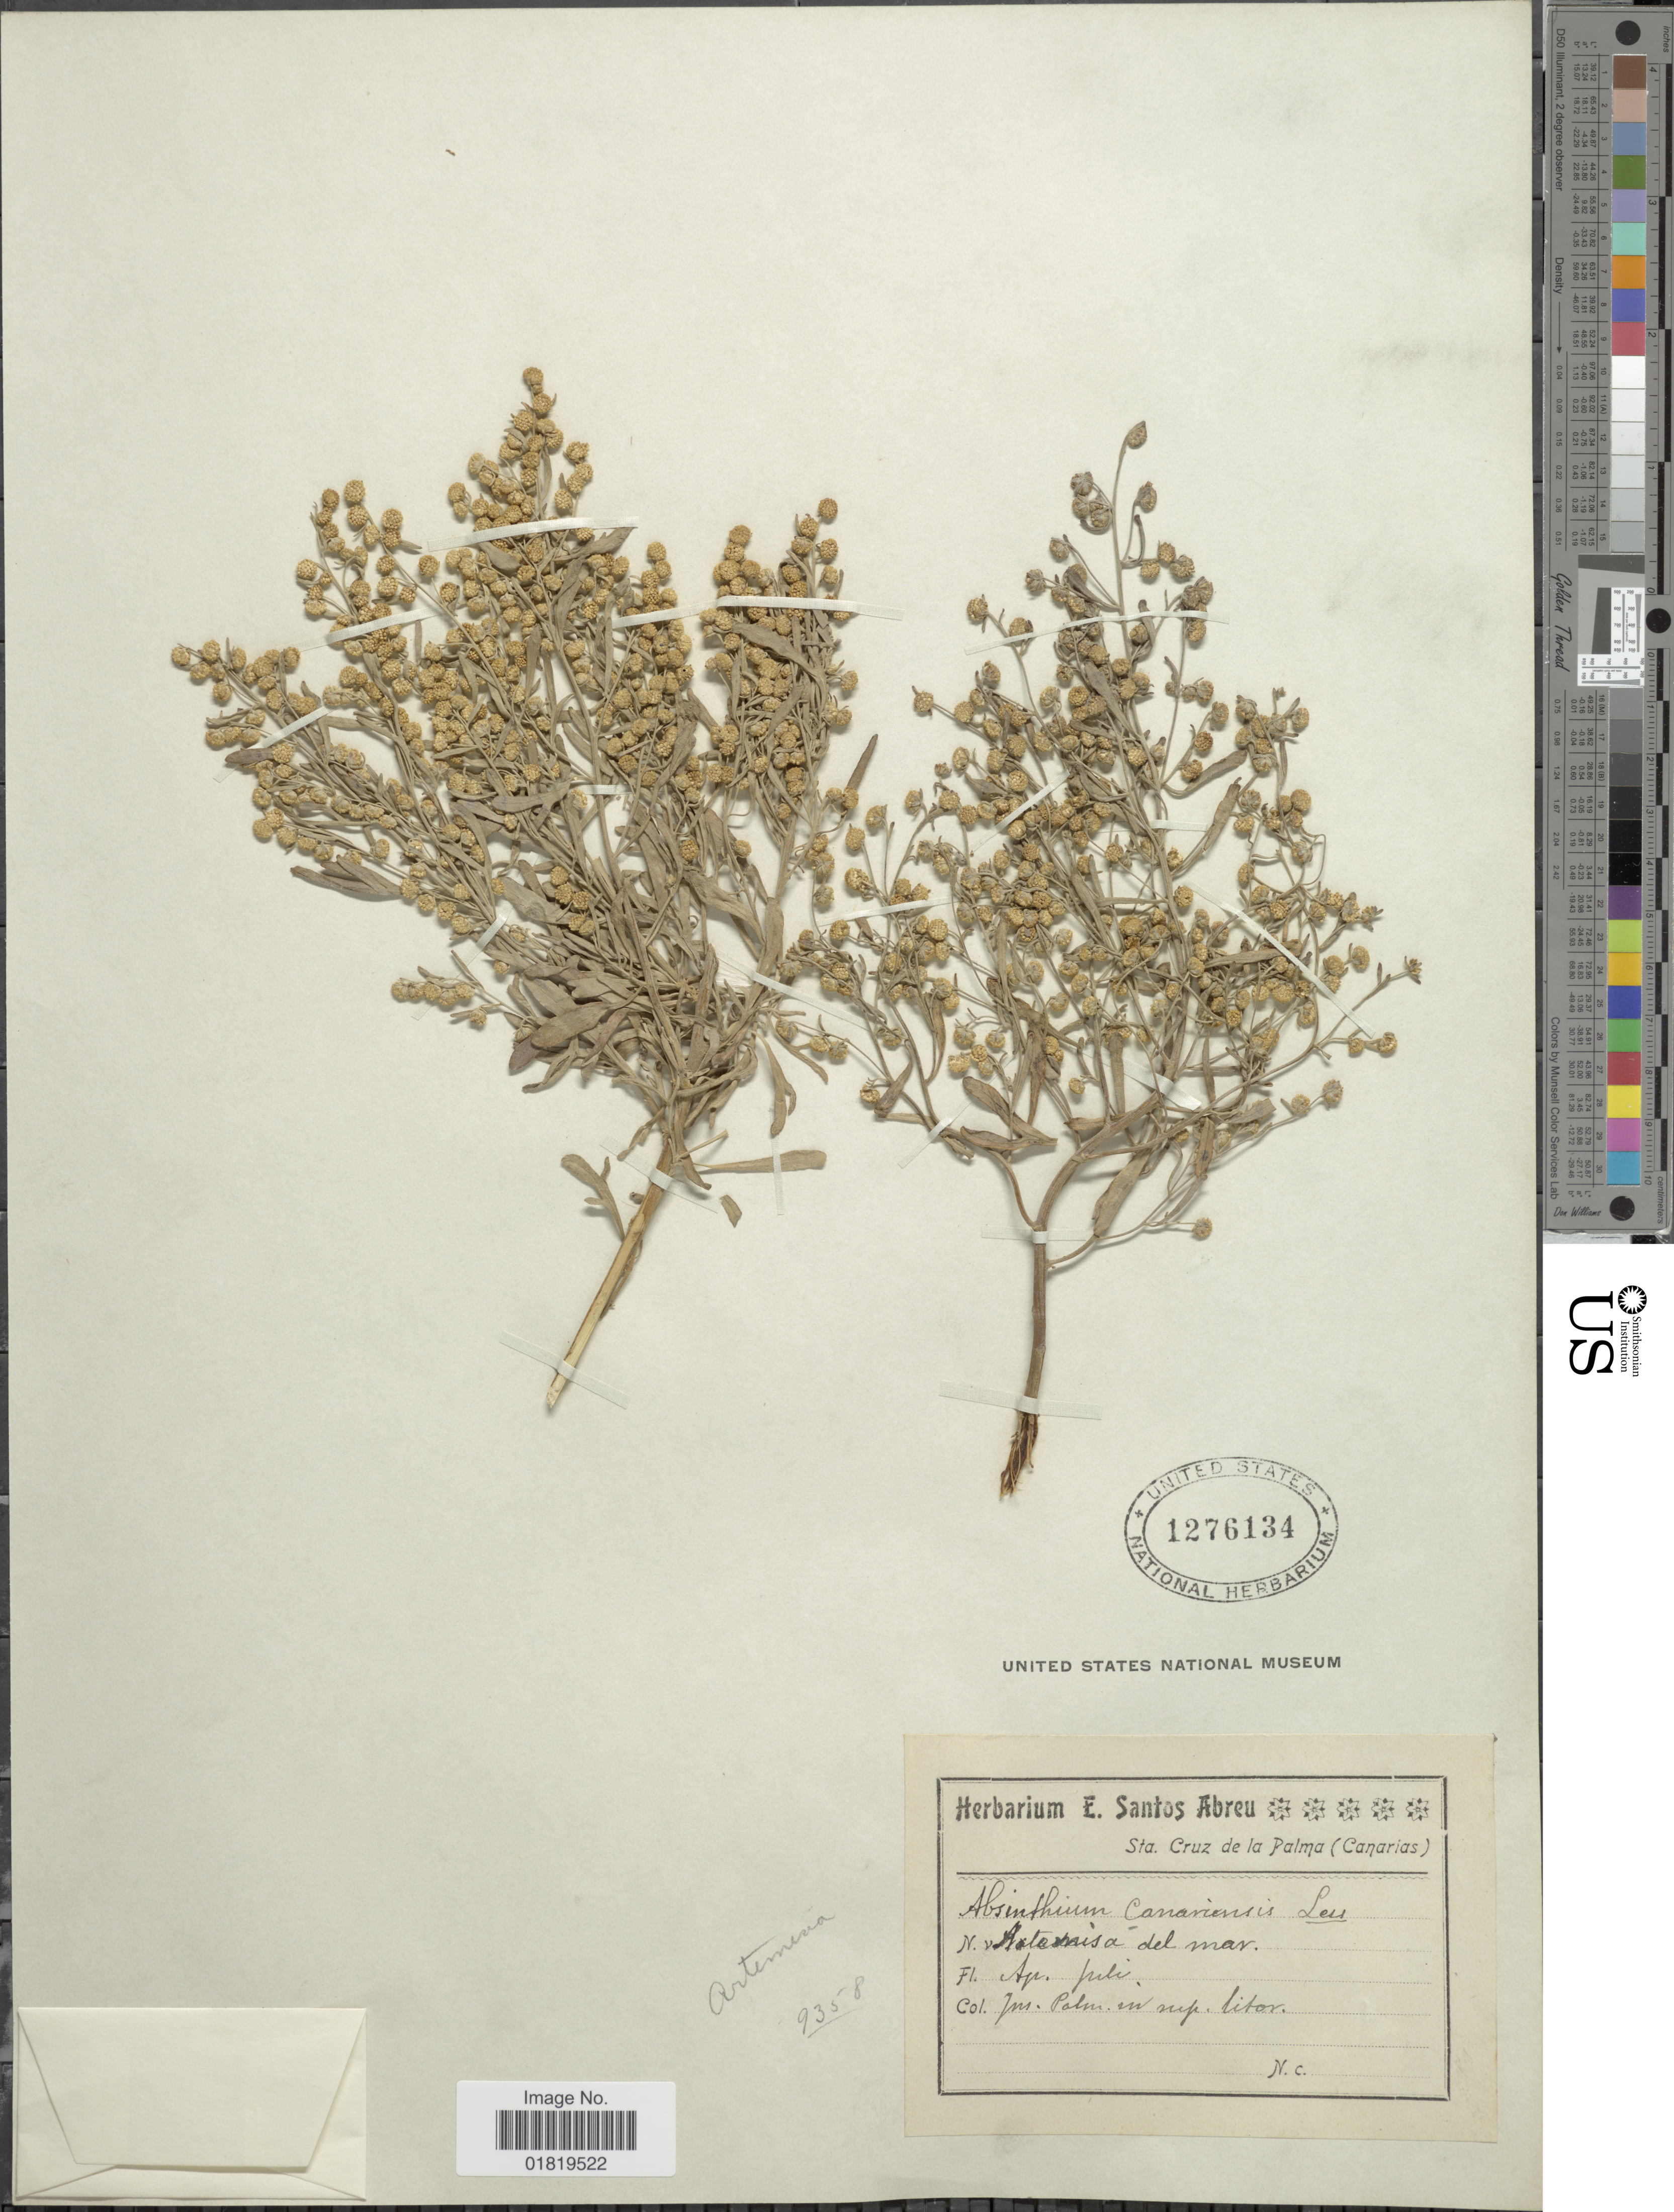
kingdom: Plantae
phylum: Tracheophyta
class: Magnoliopsida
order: Asterales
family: Asteraceae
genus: Artemisia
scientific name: Artemisia canariensis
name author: Less.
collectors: ex herb. E. Santos Abrue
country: Spain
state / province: Canarias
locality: Sta. Cruz de la Palma, Ins. Palm. in rup. litor.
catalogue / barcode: US 1276134